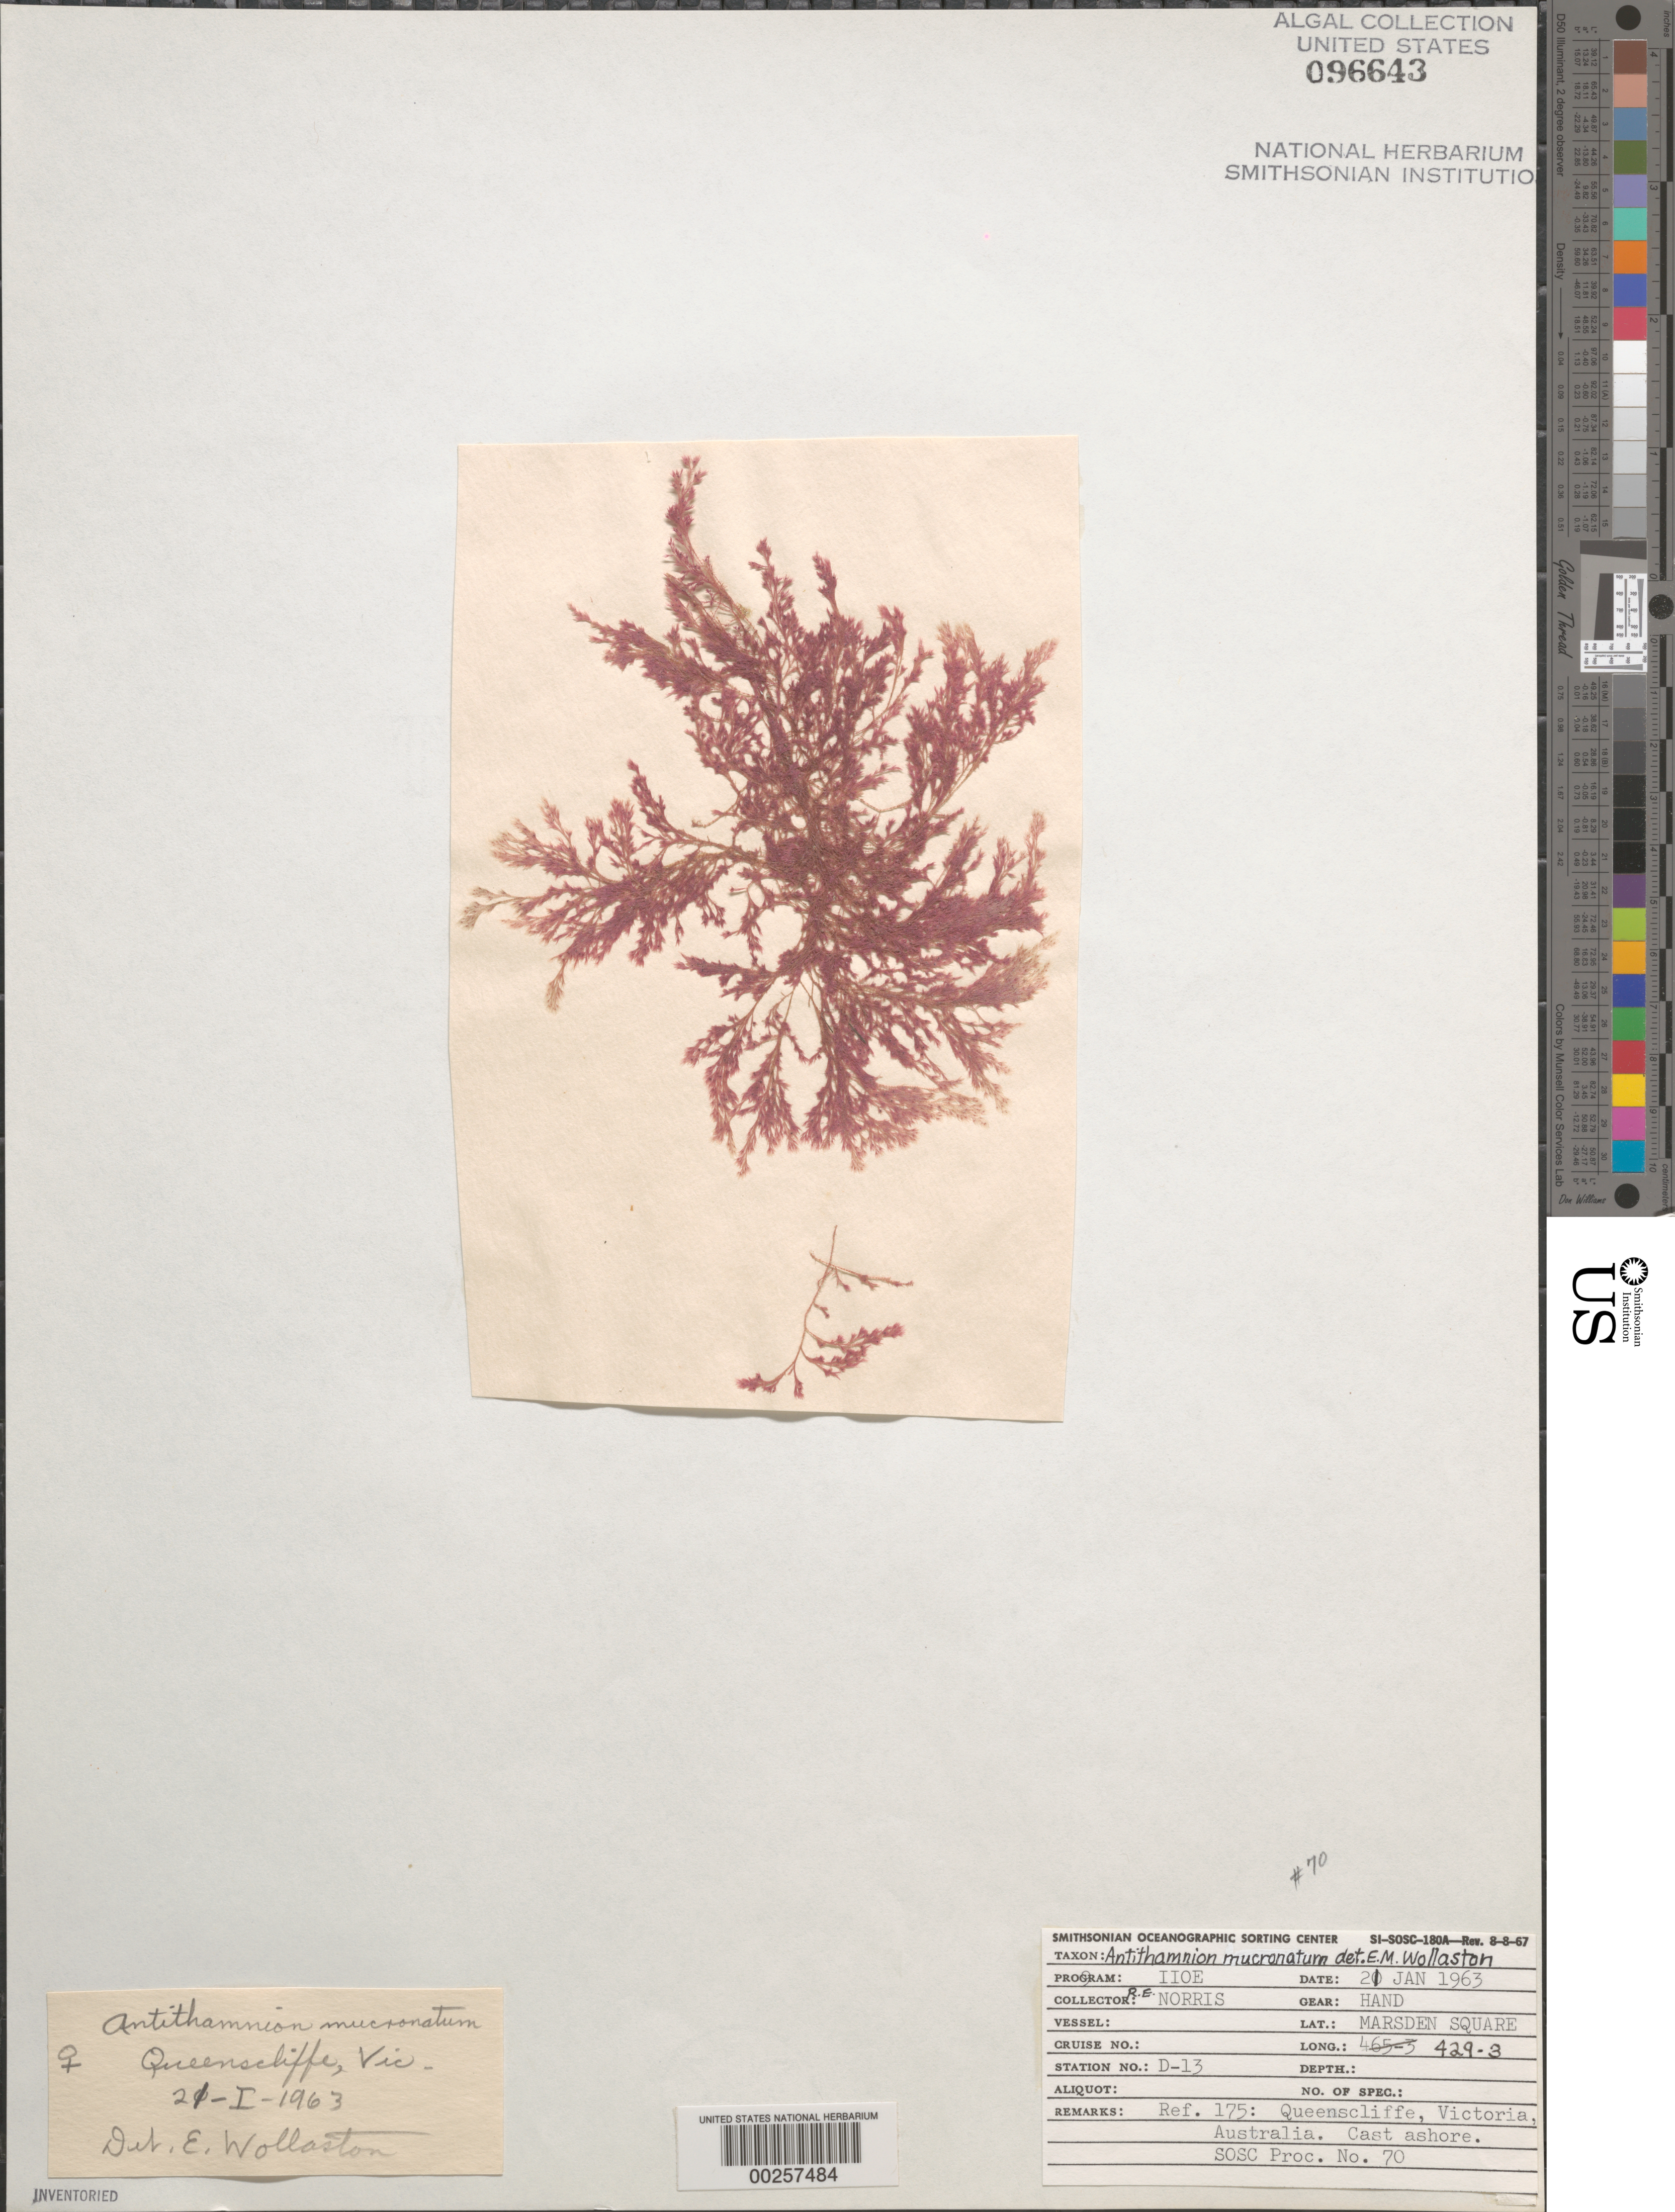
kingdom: Plantae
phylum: Rhodophyta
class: Florideophyceae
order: Ceramiales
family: Ceramiaceae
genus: Macrothamnion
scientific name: Macrothamnion pellucidum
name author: (Harv.) Wollaston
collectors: R. E. Norris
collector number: Station D-13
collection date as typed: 21 Jan 1963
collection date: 1963-01-21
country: Australia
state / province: Victoria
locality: Queenscliffe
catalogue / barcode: US 96643